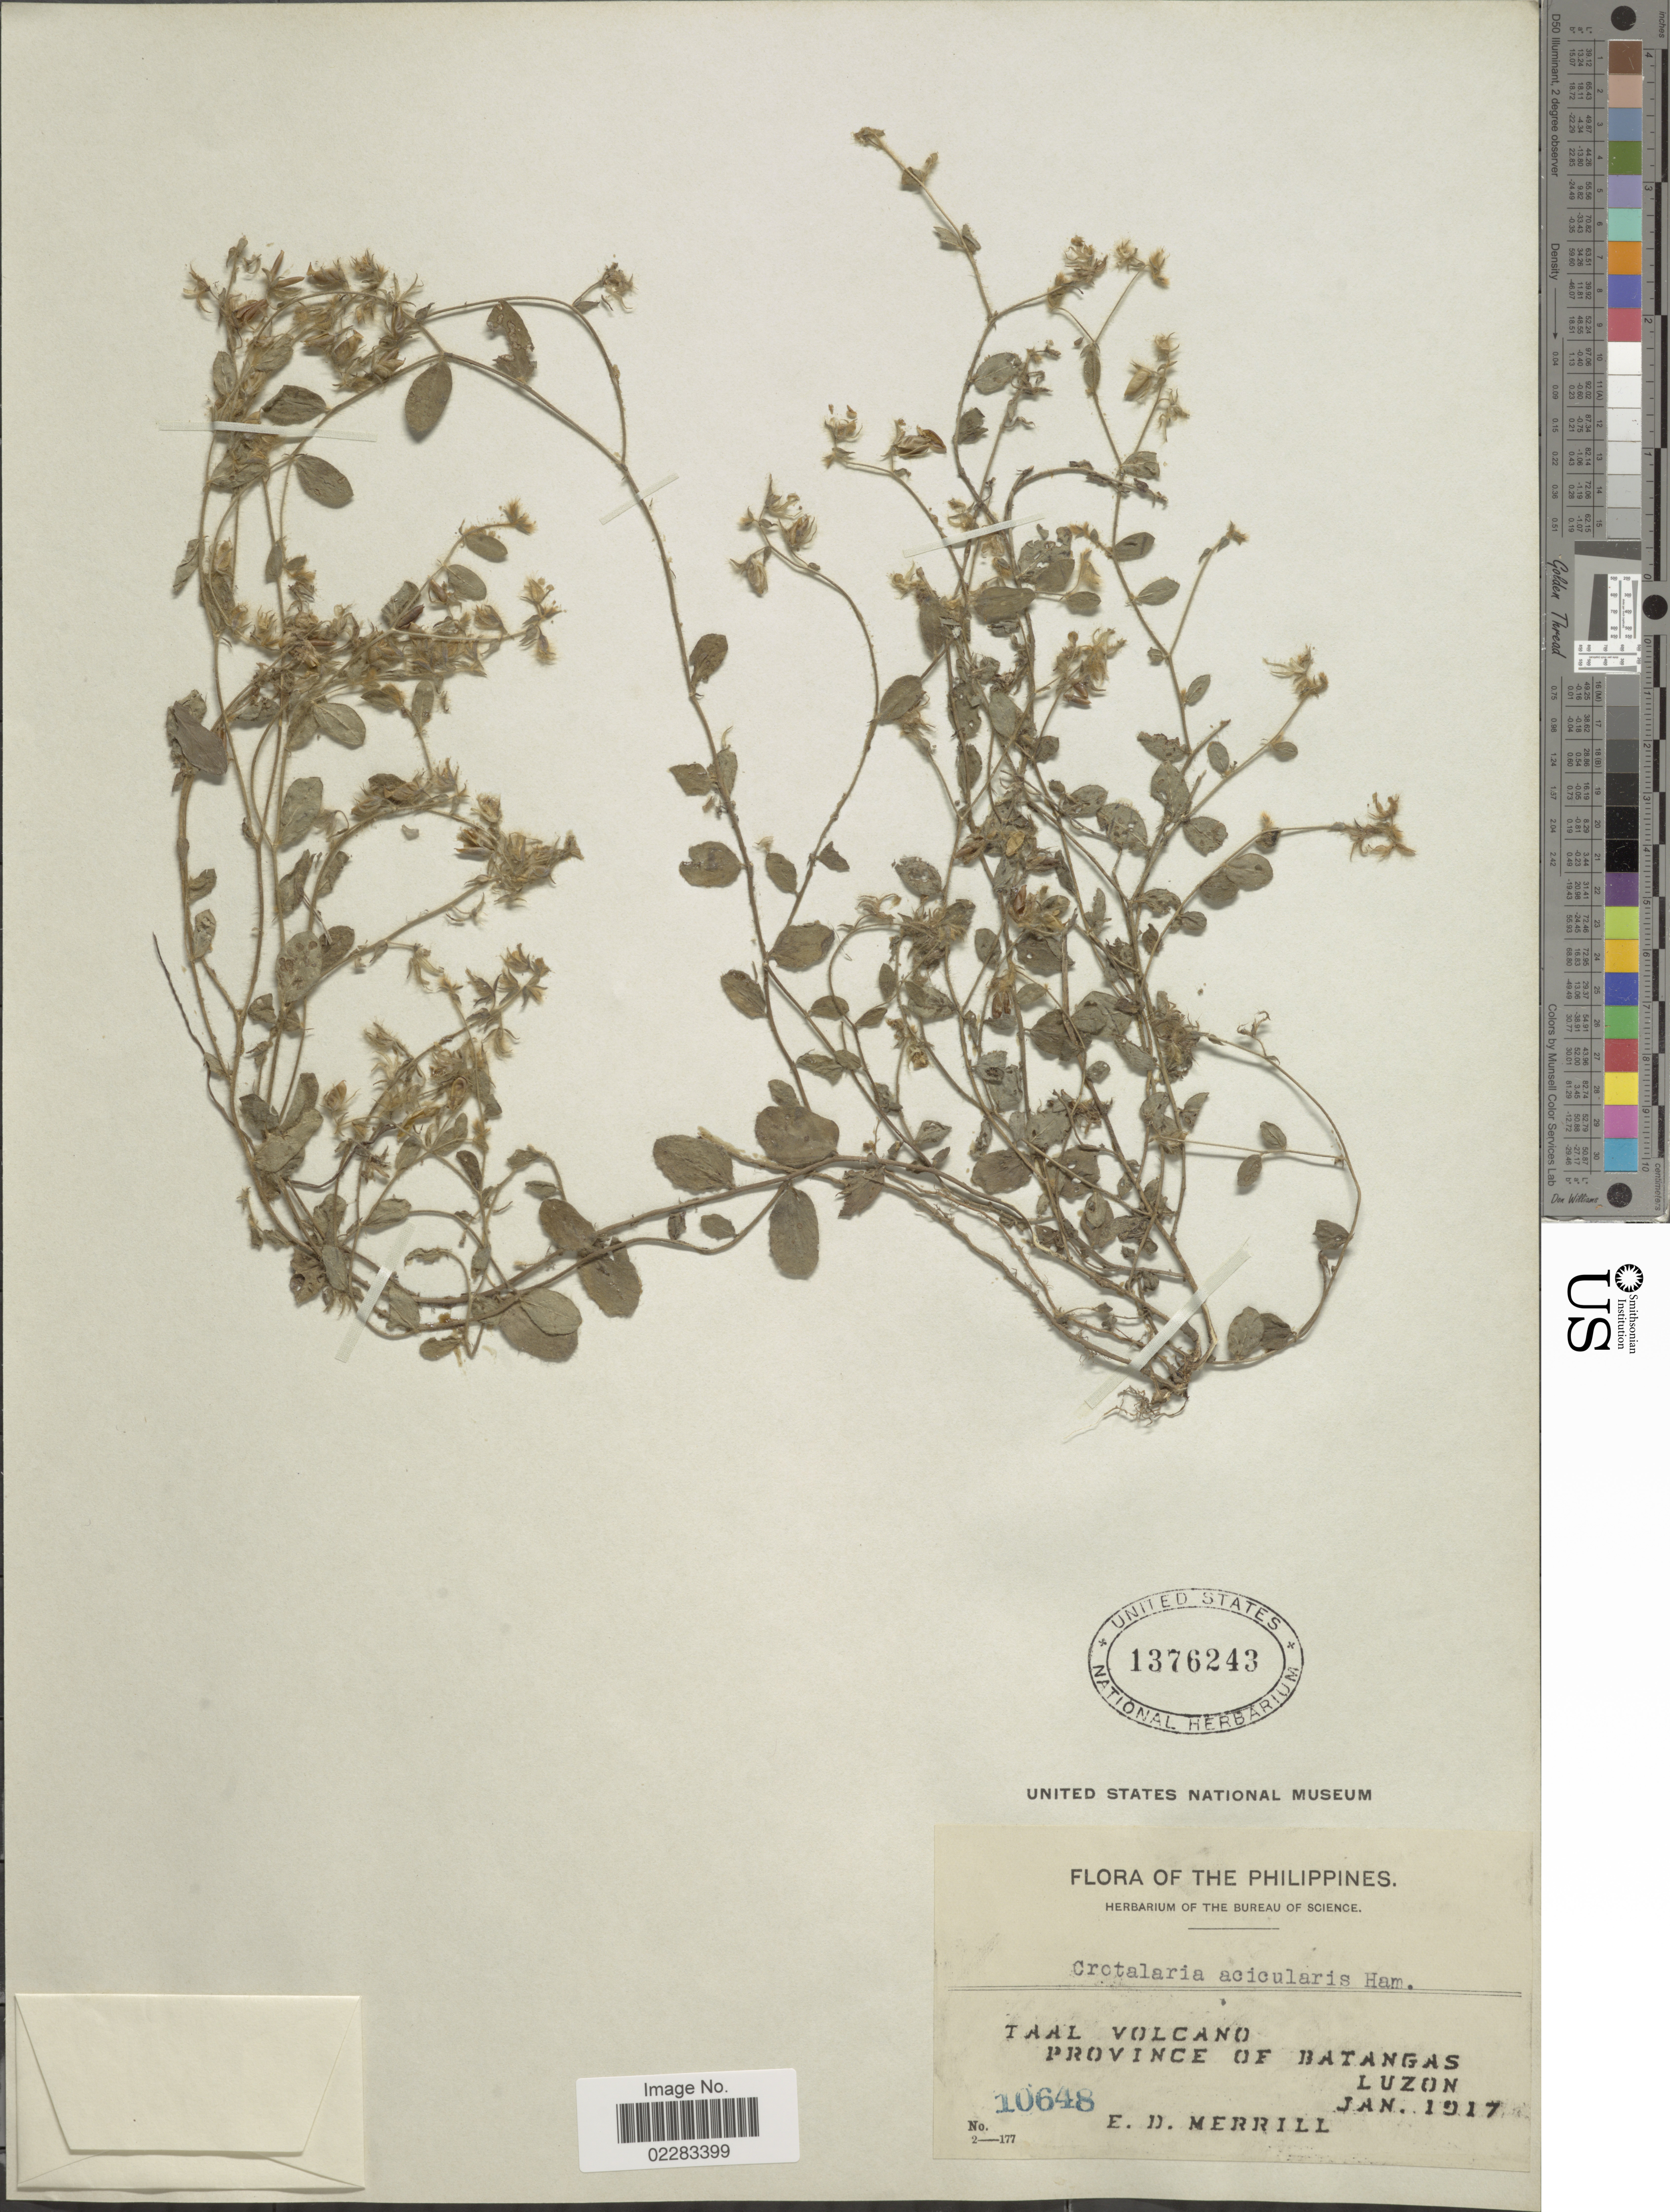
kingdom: Plantae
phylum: Tracheophyta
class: Magnoliopsida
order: Fabales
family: Fabaceae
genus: Crotalaria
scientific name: Crotalaria acicularis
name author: Ham.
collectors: E. D. Merrill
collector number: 10648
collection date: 1917-01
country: Philippines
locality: Taal Volcano, Province of Batangas, Luzon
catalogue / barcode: US 1376243